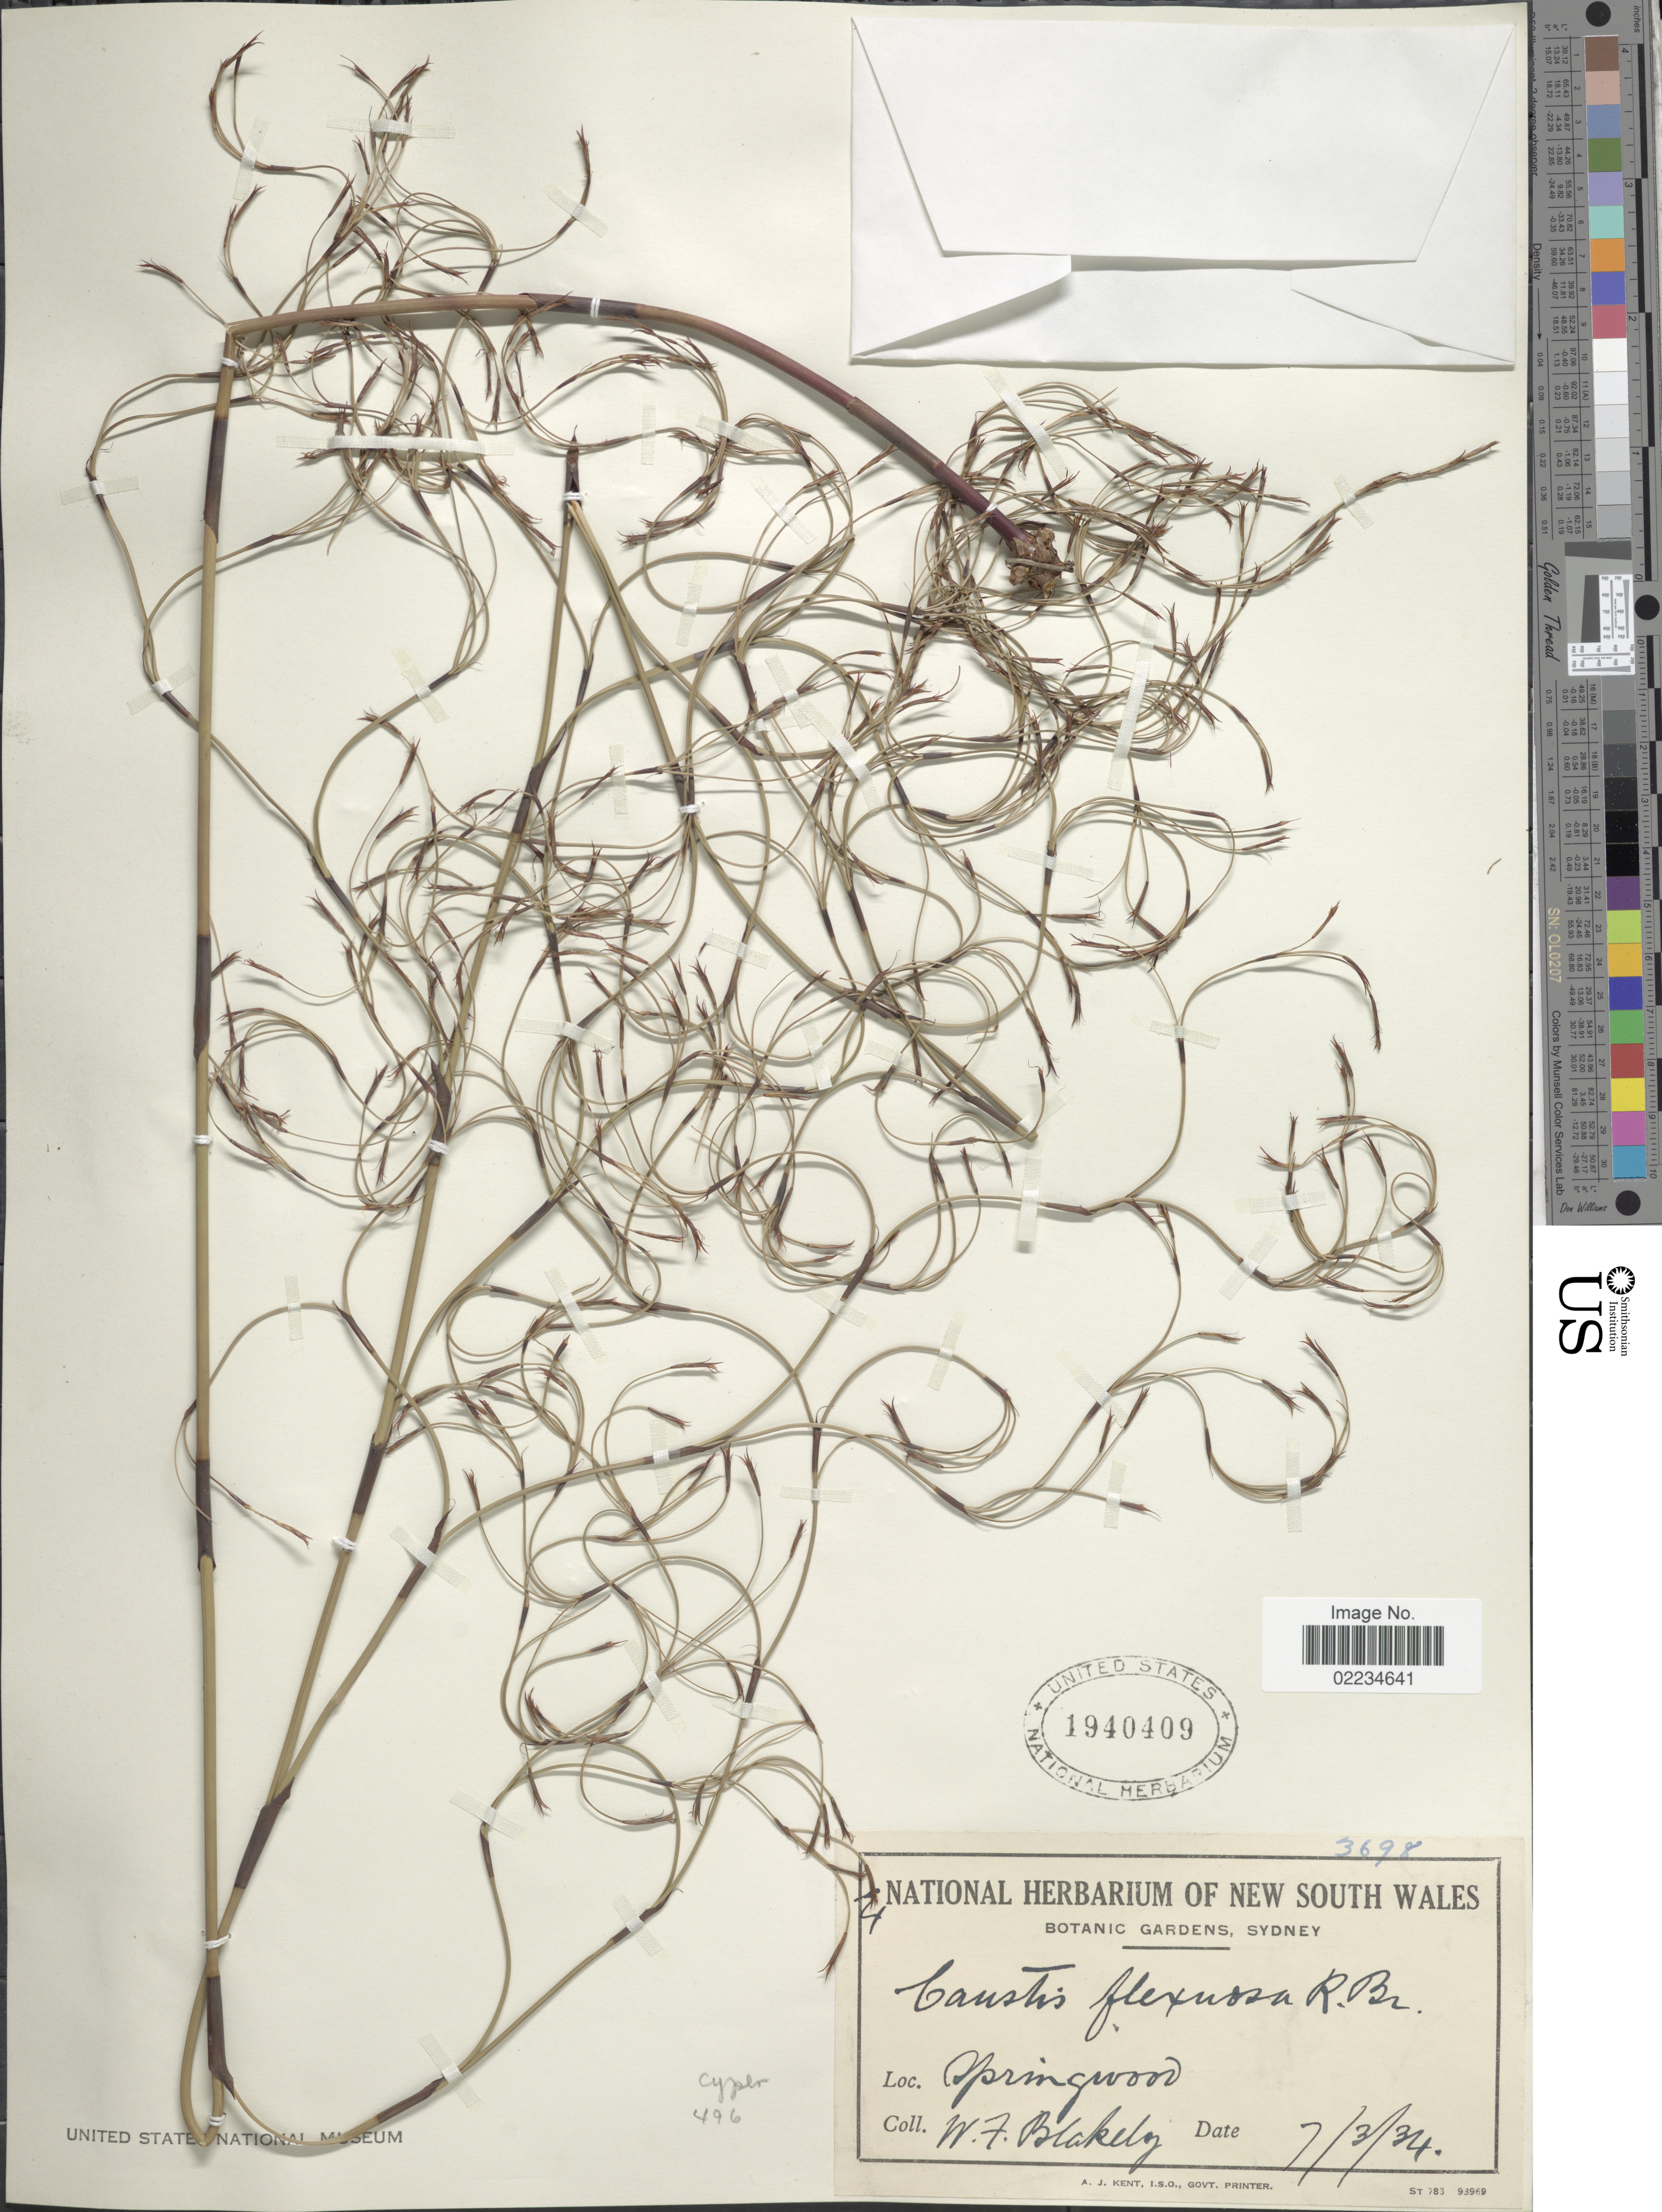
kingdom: Plantae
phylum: Tracheophyta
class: Liliopsida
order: Poales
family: Cyperaceae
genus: Caustis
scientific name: Caustis flexuosa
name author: R. Br.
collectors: W. Blakely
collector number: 3698*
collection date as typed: Transcribed d/m/y: 7/3/34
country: Australia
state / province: New South Wales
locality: Springwood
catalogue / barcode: US 1940409